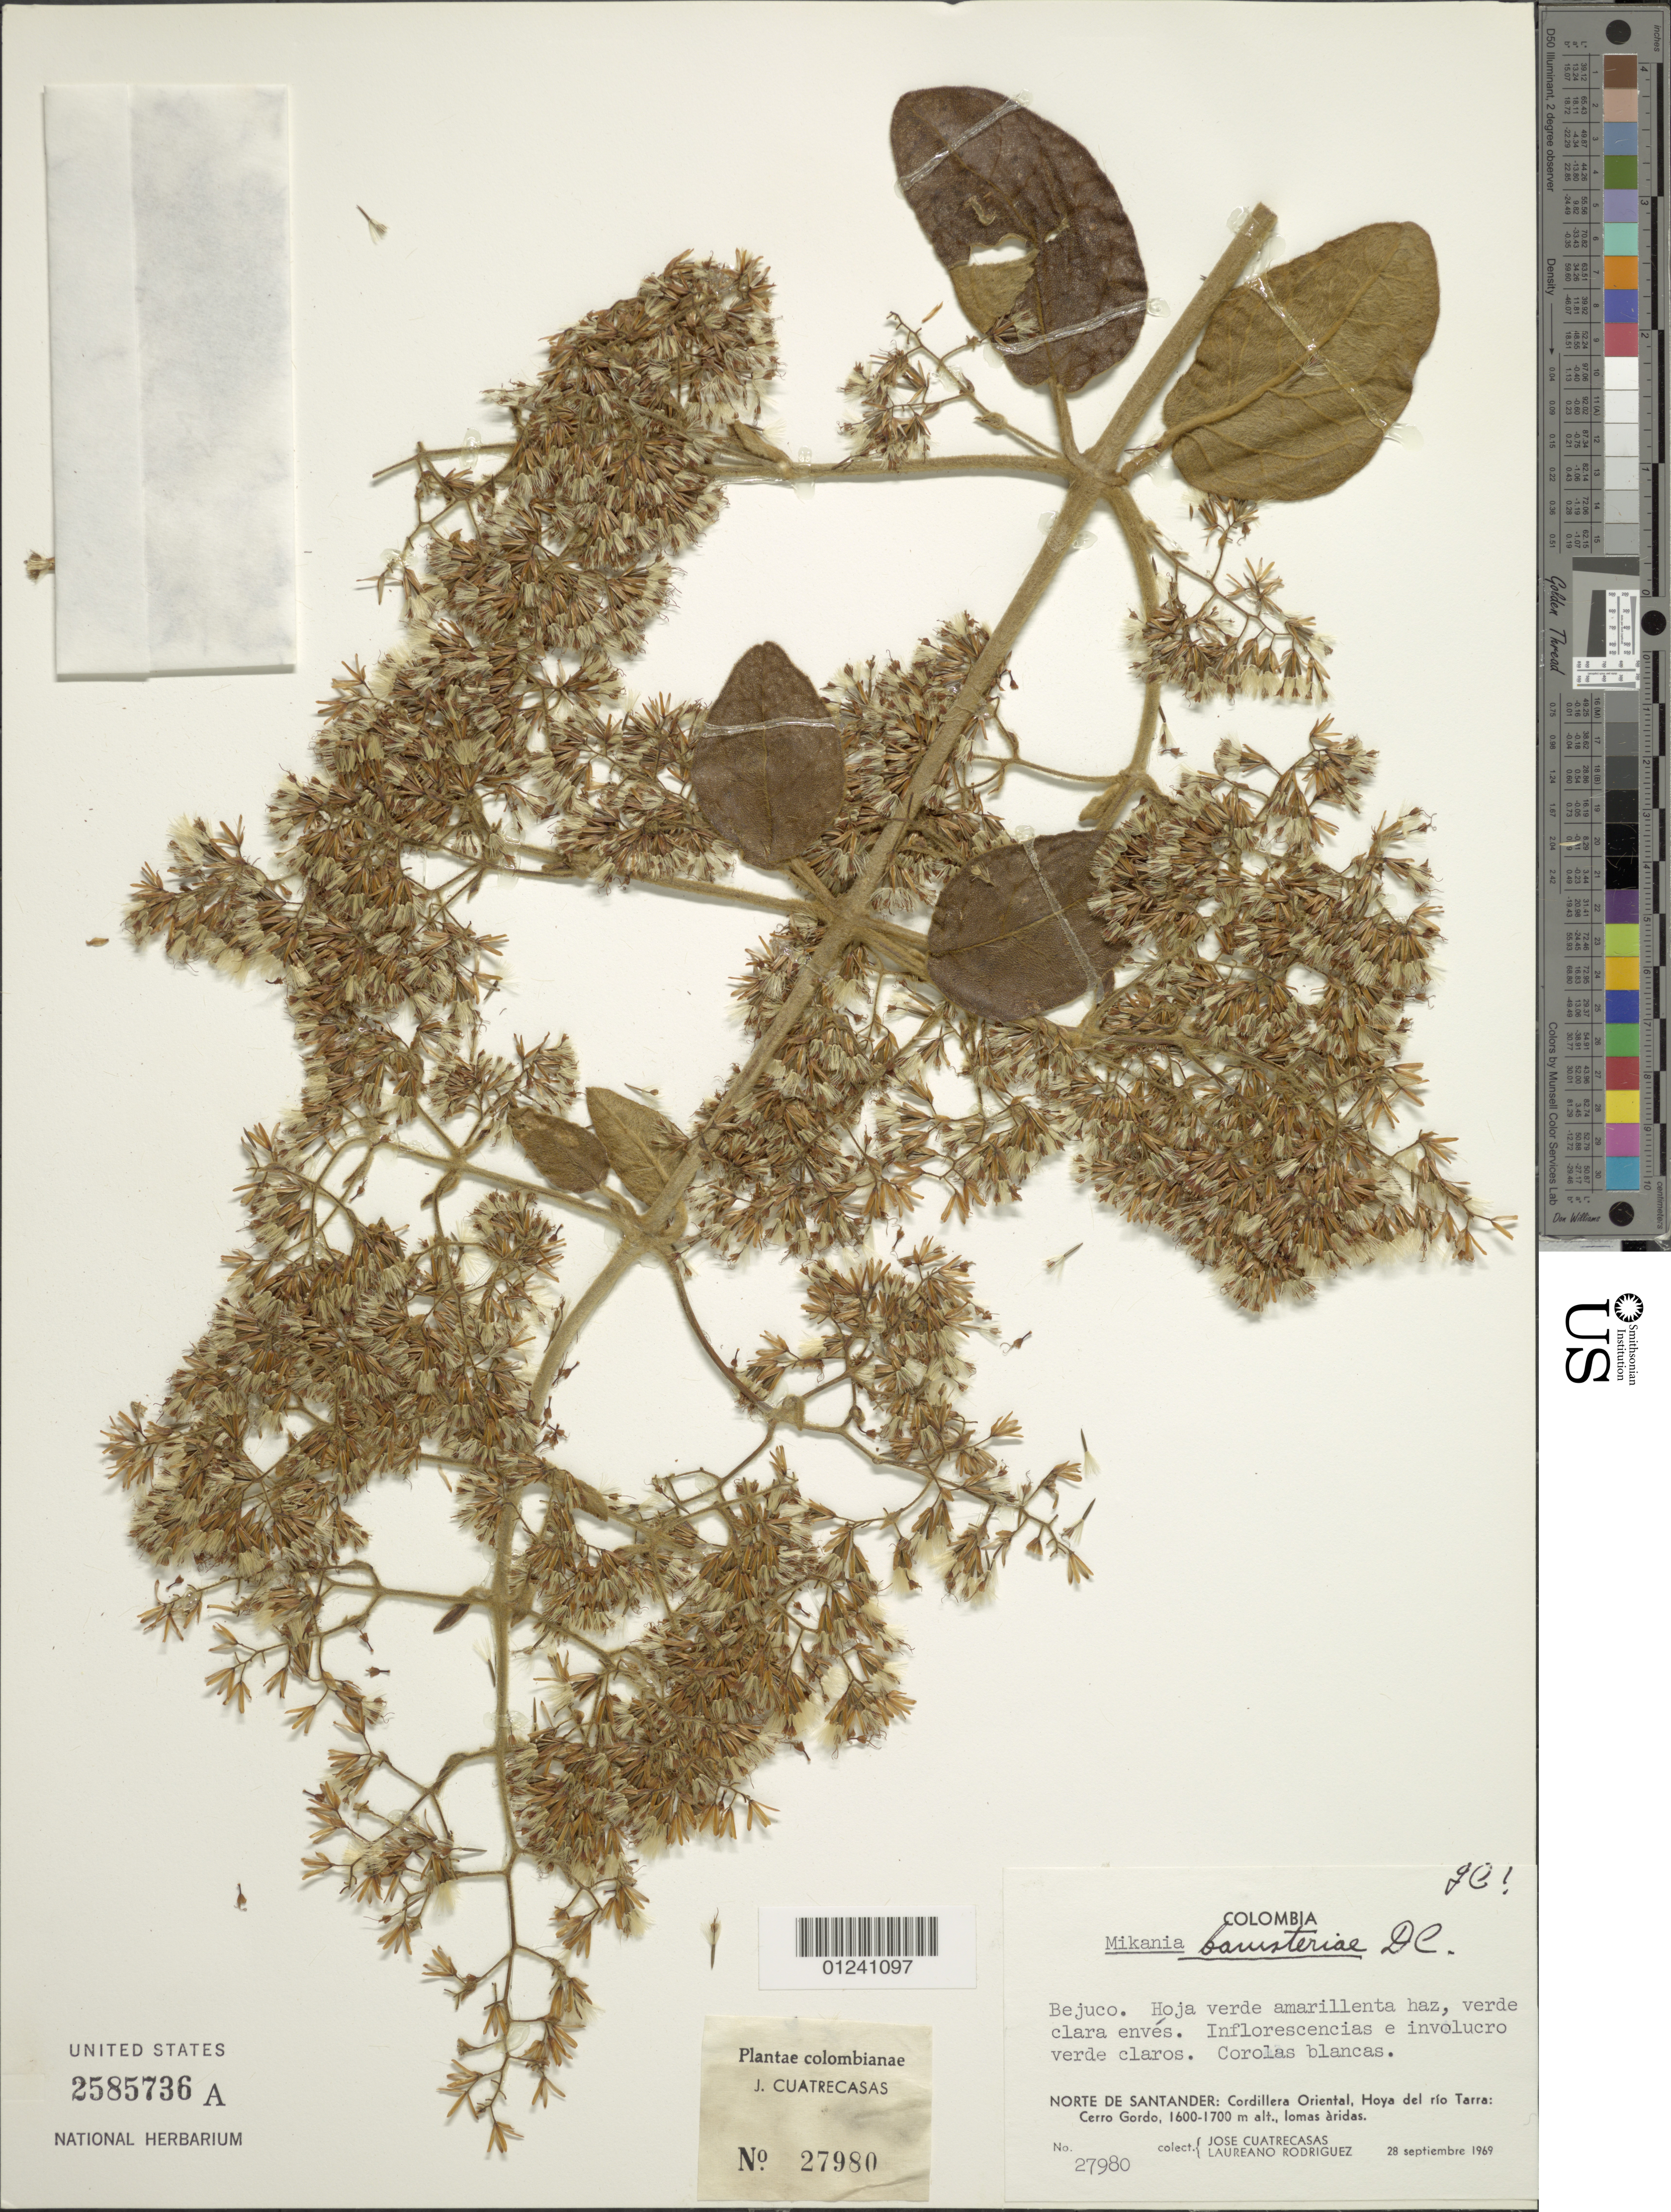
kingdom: Plantae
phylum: Tracheophyta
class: Magnoliopsida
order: Asterales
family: Asteraceae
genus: Mikania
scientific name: Mikania banisteriae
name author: DC.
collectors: J. Cuatrecasas & L. Rodriguez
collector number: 27980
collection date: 1969-09-28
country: Colombia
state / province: Norte de Santander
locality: Cordillera Oriental, Hoya del rio Tarra: Cerro Gordo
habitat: lomas aridas.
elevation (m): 1600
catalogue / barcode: US 2585736A